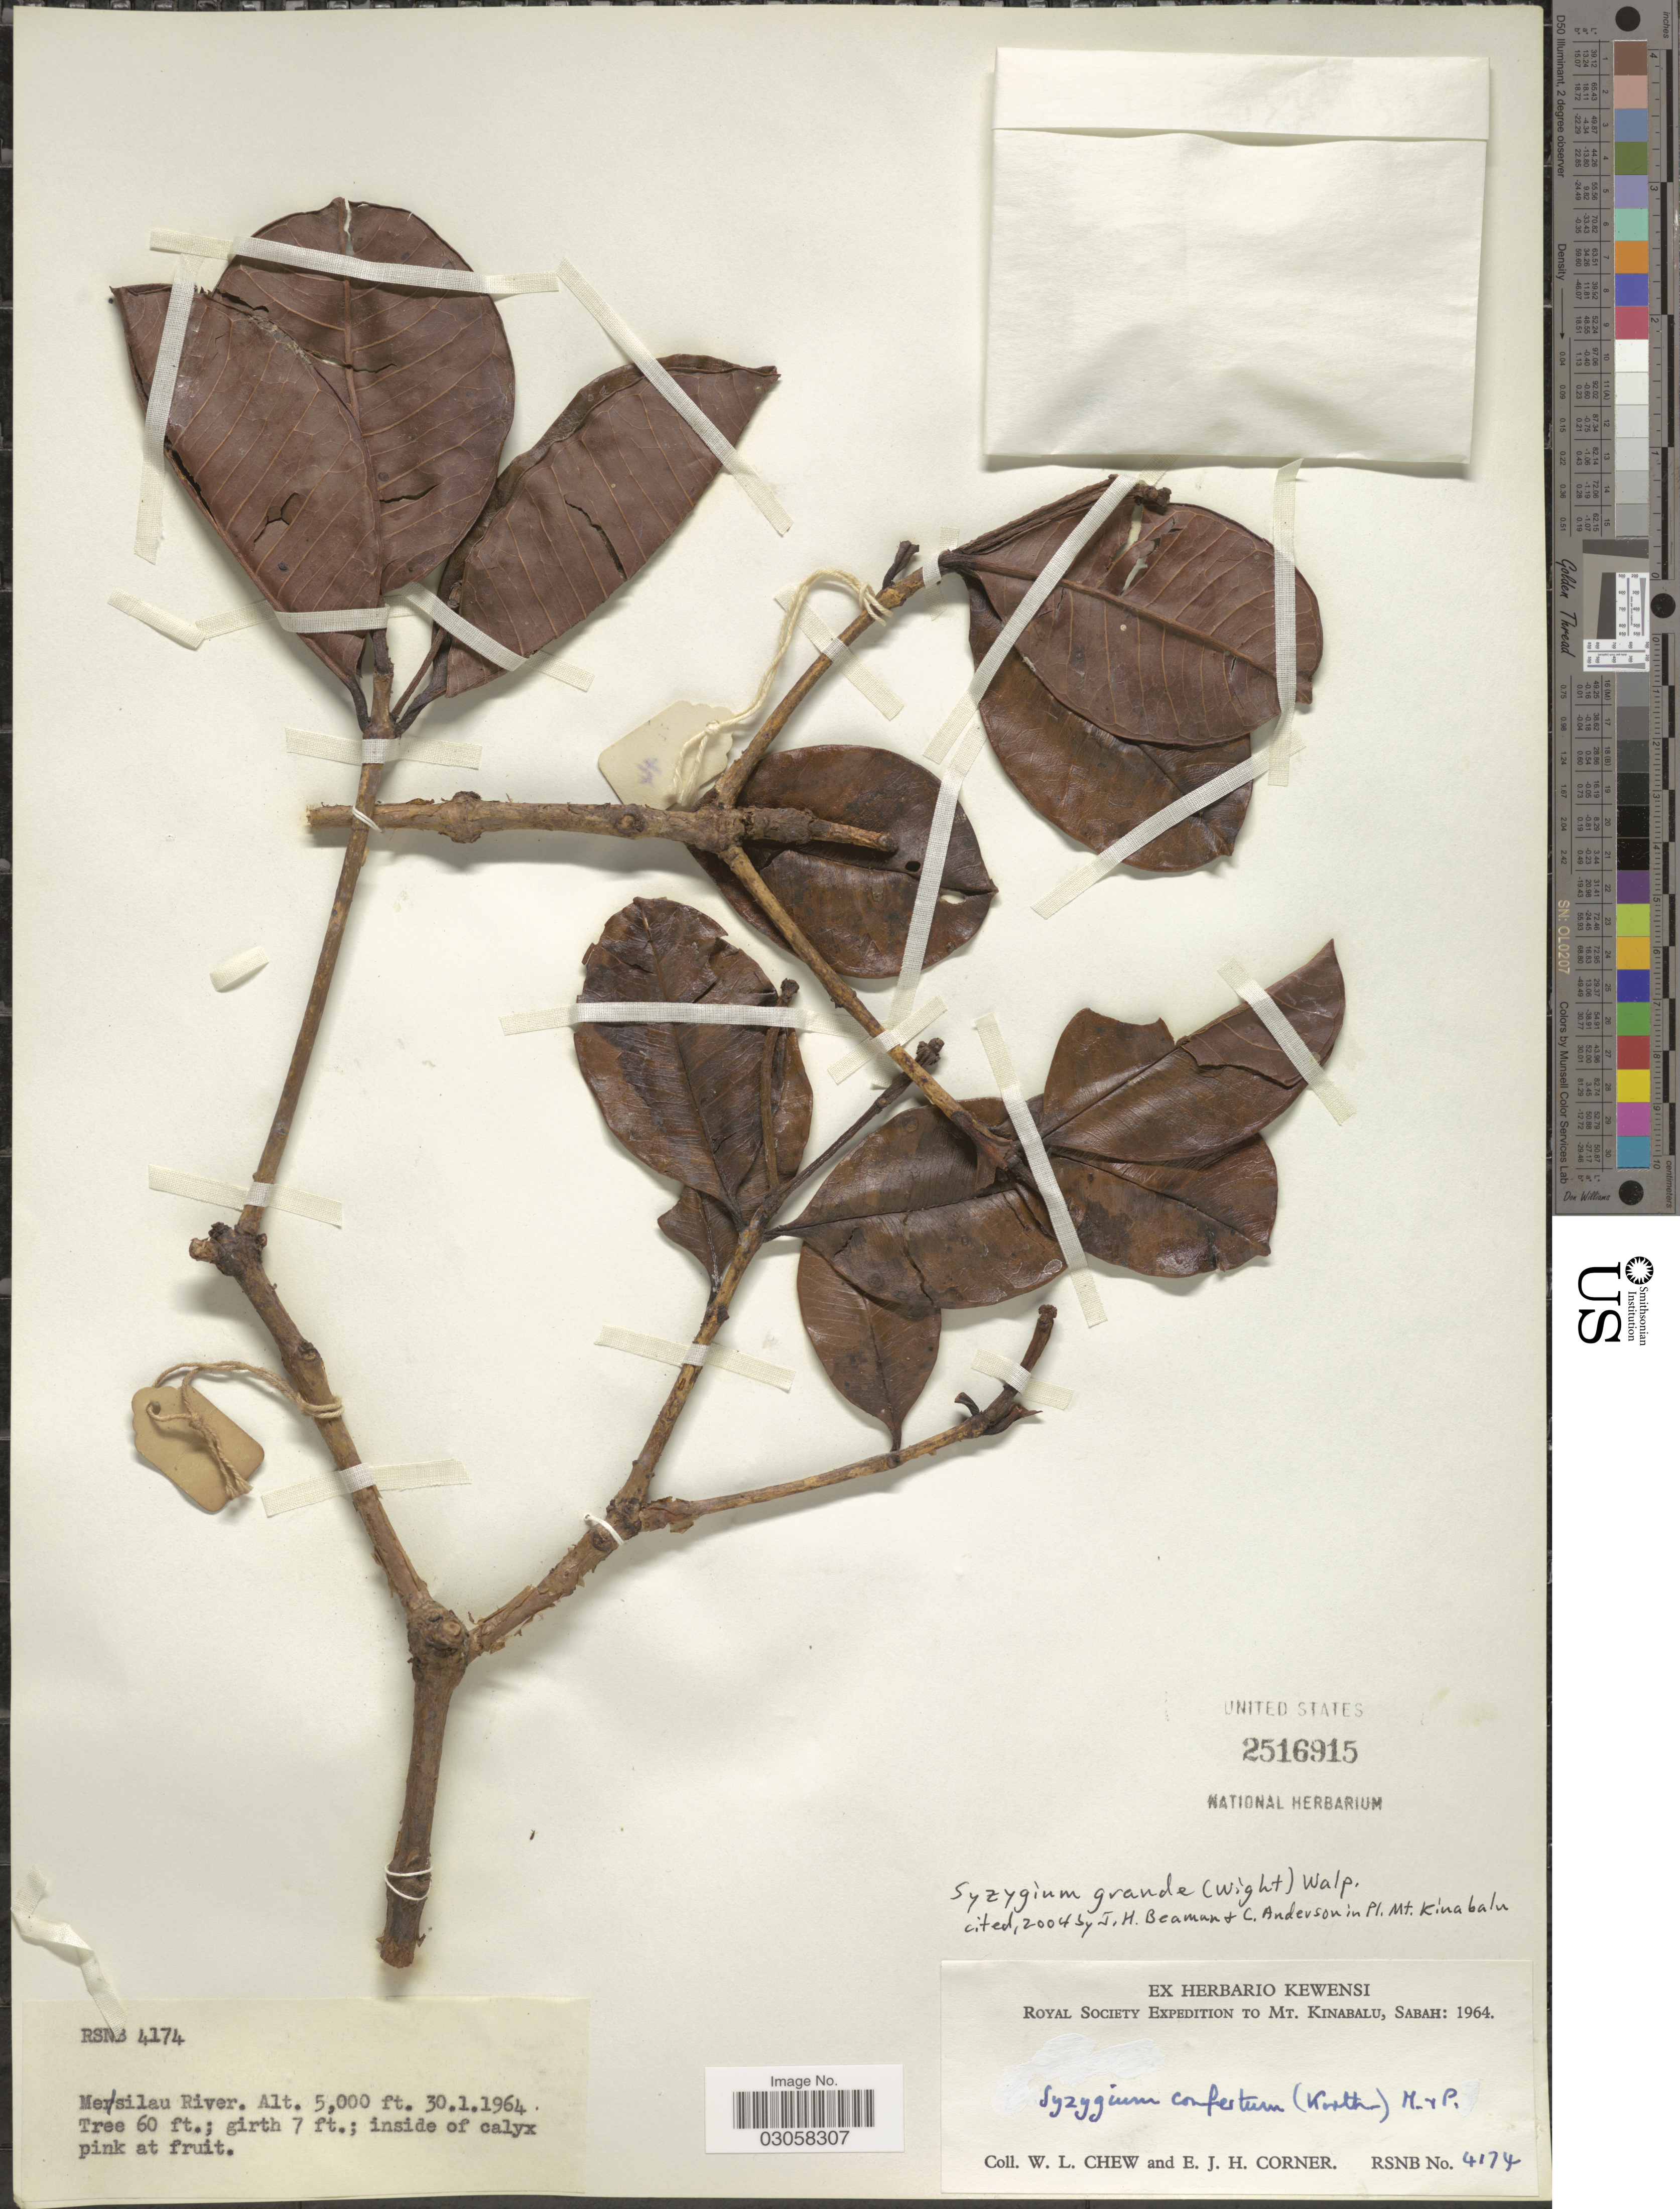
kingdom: Plantae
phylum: Tracheophyta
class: Magnoliopsida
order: Myrtales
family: Myrtaceae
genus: Syzygium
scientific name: Syzygium grande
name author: (Wight) Walp.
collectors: W. Chew & E. Corner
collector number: RSNB4174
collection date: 1964-01-30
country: Malaysia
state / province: Sabah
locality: Mt. Kinabalu, Sabah. Mesilau River.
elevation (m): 1524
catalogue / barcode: US 2516915